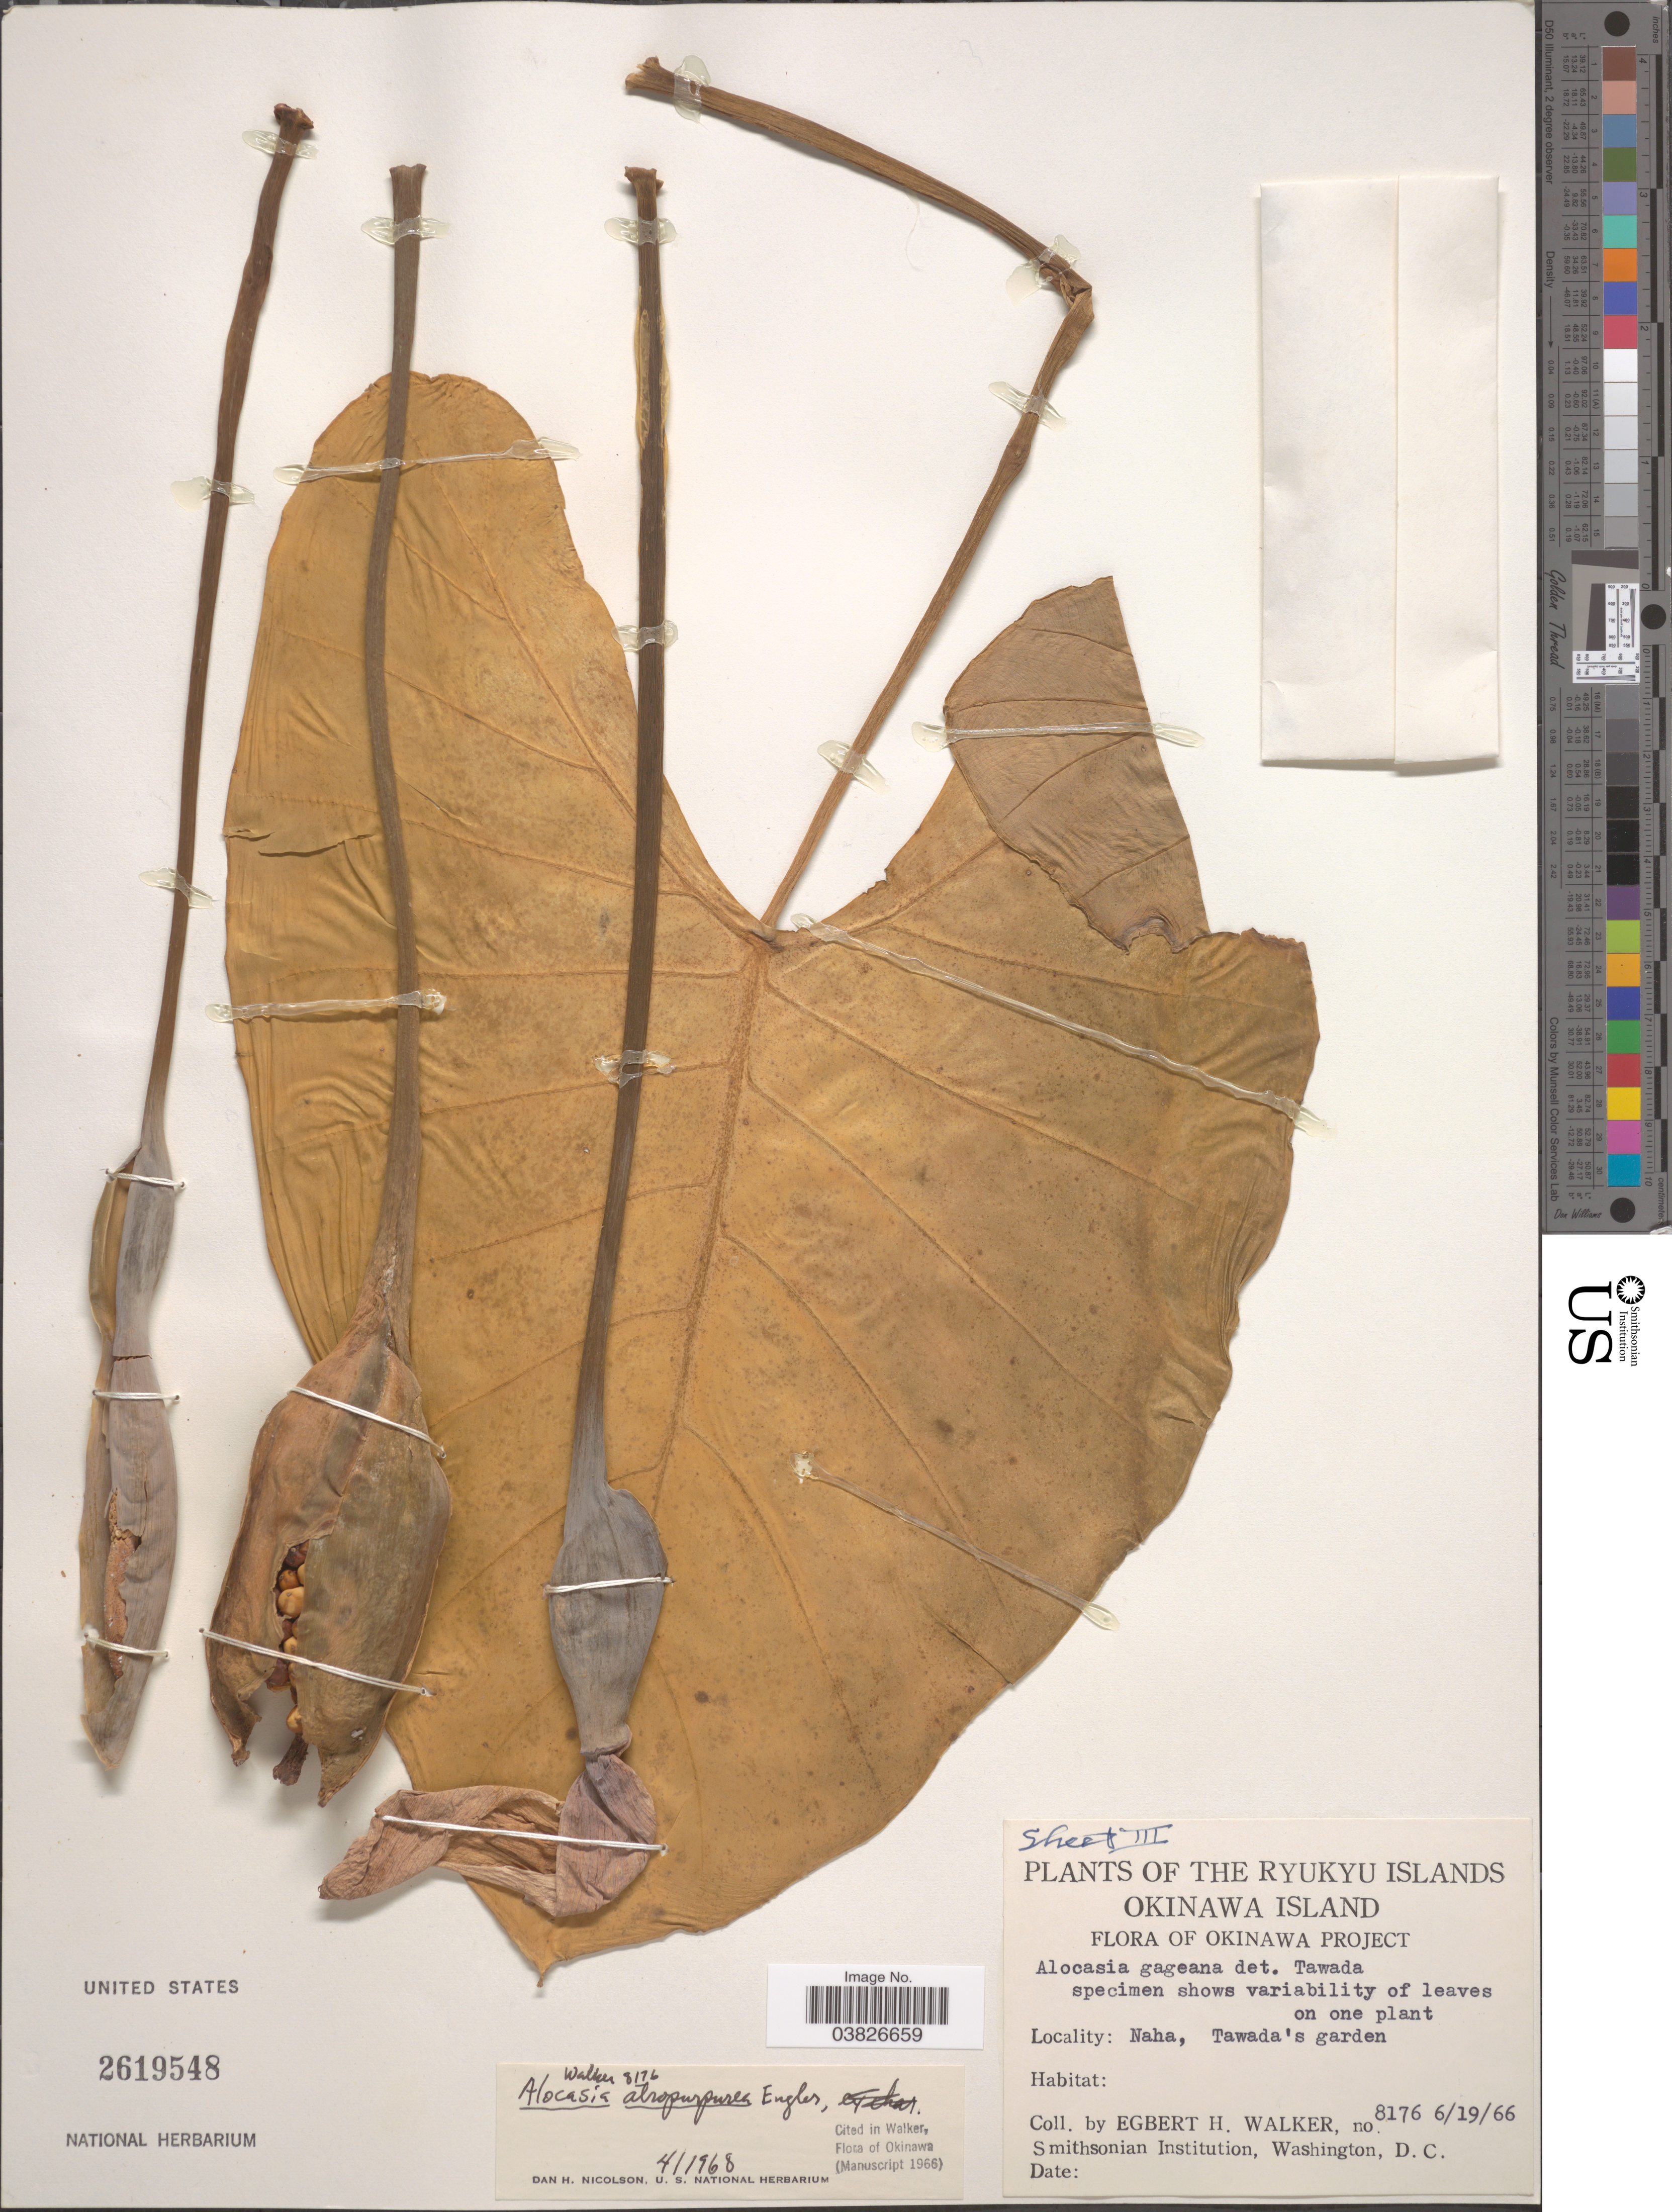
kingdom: Plantae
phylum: Tracheophyta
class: Liliopsida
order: Alismatales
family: Araceae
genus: Alocasia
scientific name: Alocasia atropurpurea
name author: Engl.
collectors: E. H. Walker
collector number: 8176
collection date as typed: Transcribed d/m/y: 19/6/66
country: Japan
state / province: Okinawa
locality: The Ryukyu Islands. Okinawa Island. Okinawa Project. Naha, Tawada's garden.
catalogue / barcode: US 2619548